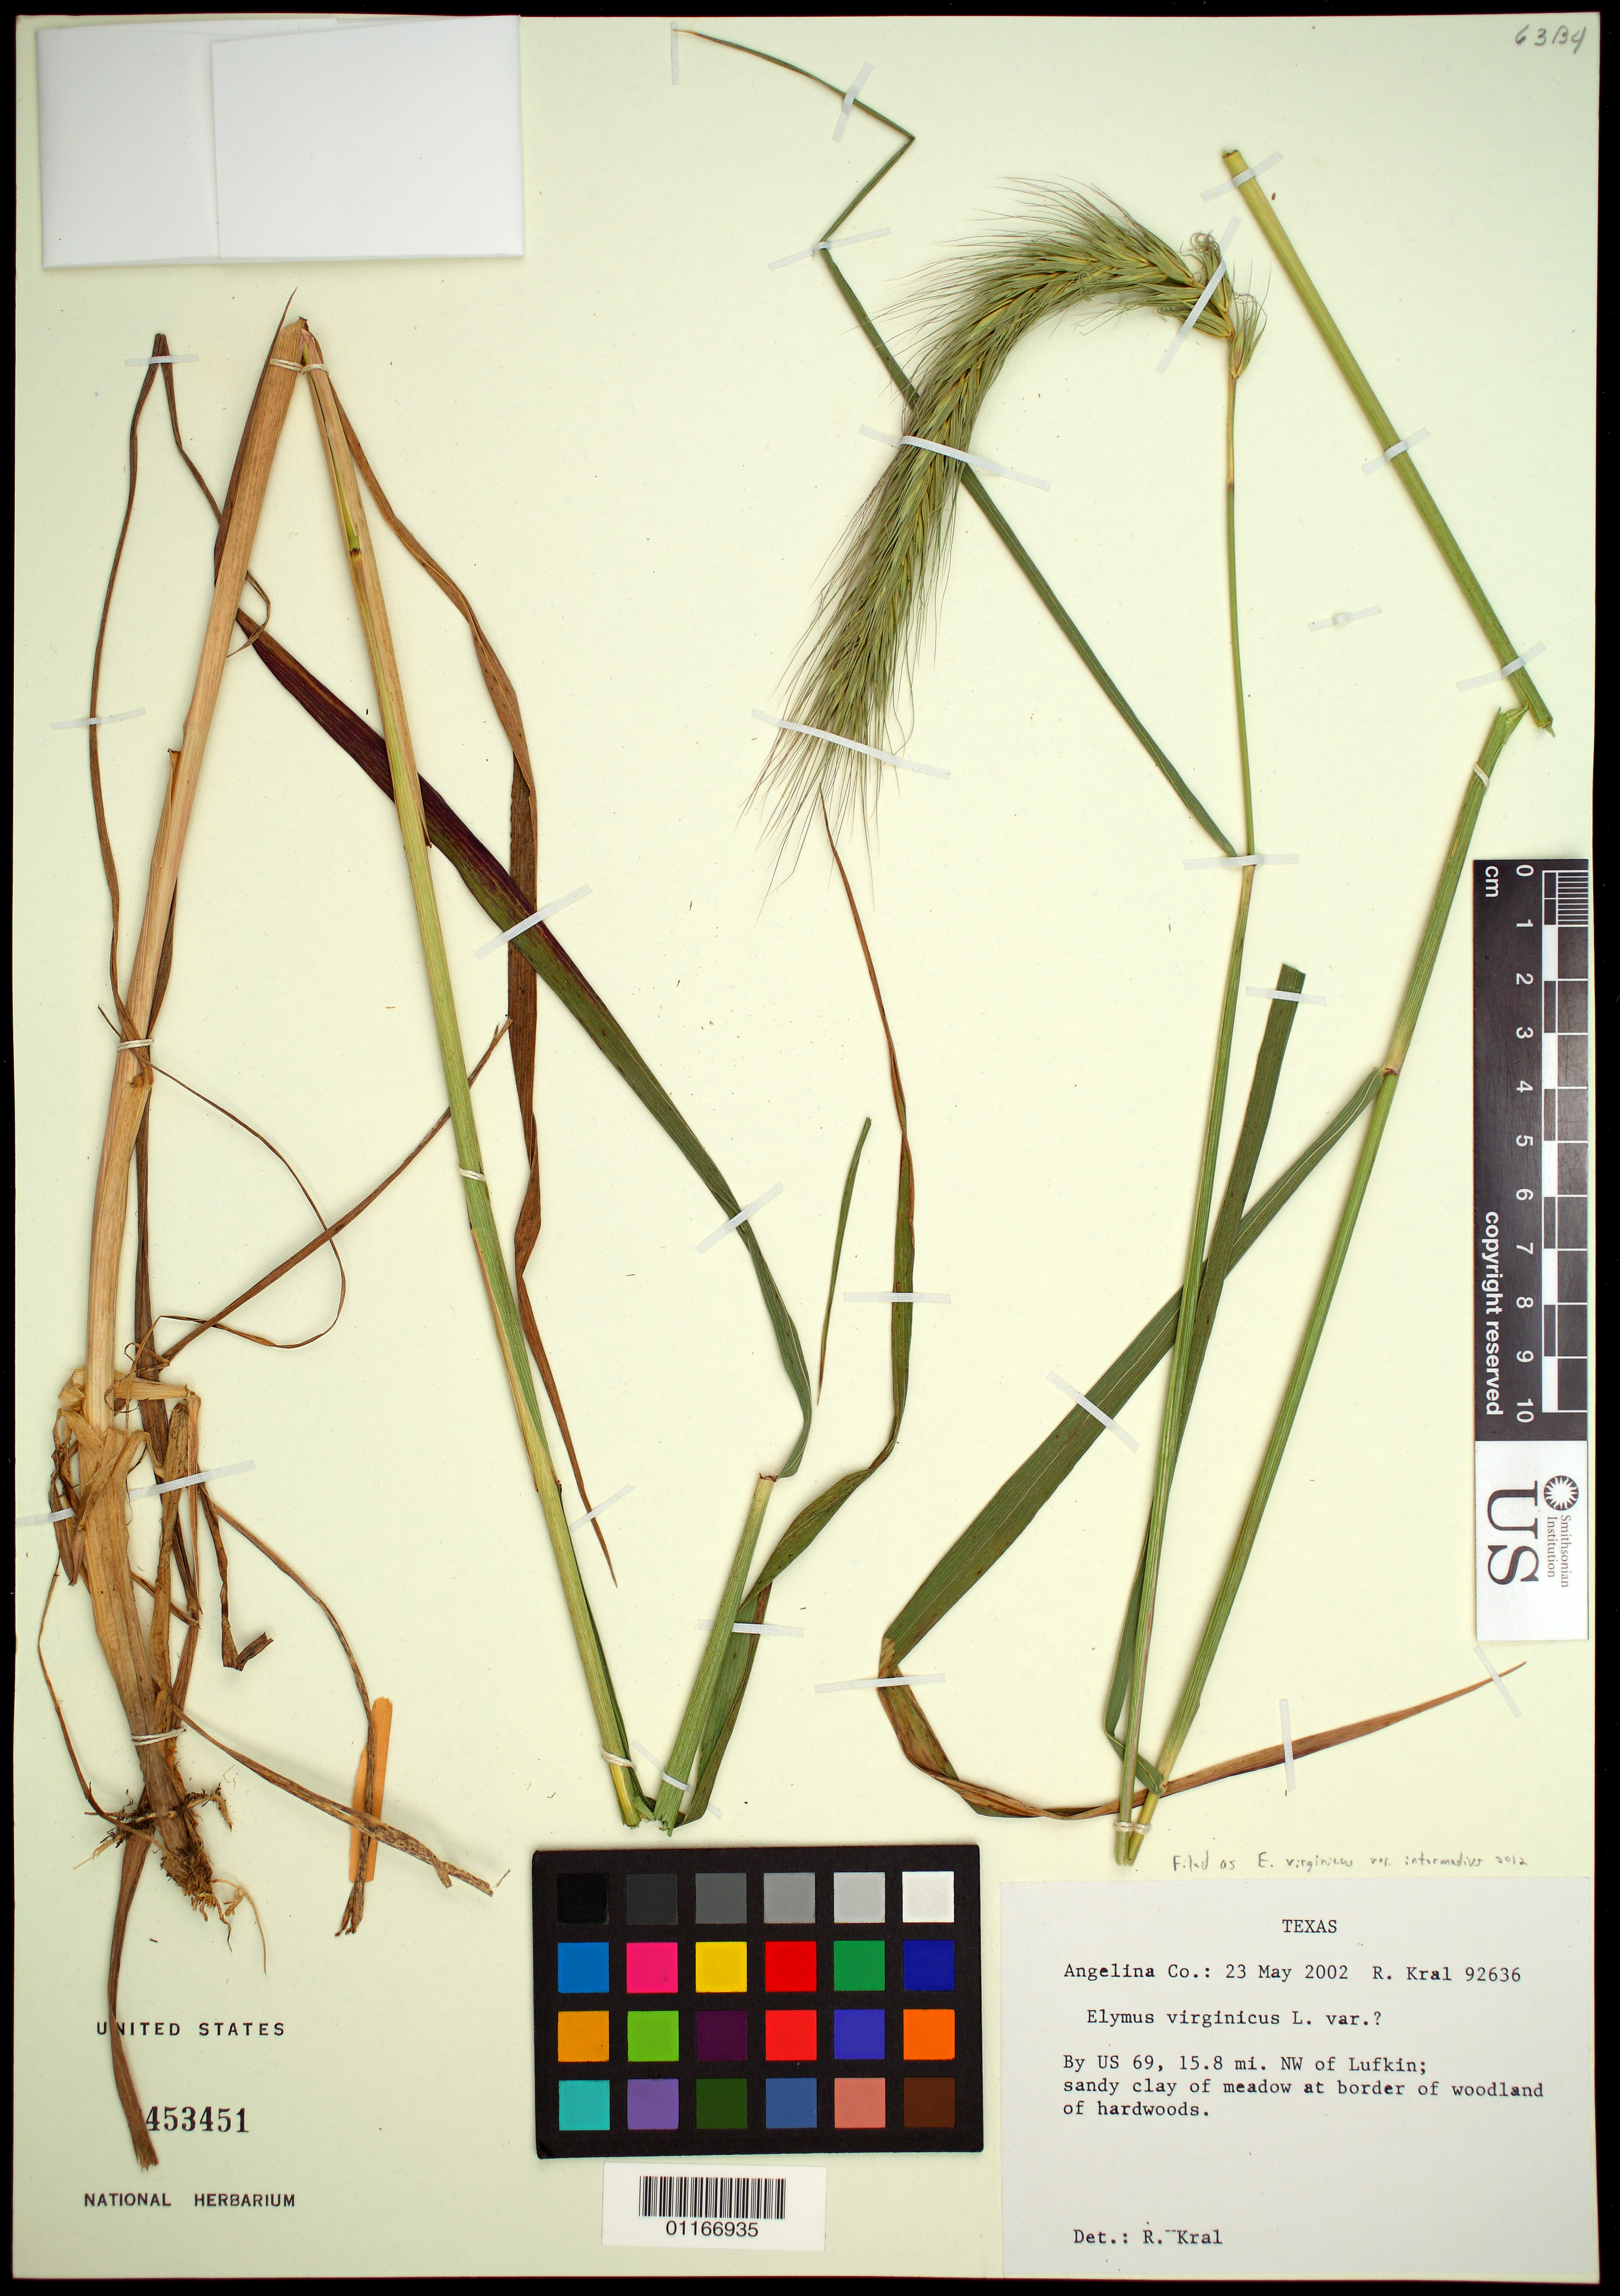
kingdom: Plantae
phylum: Tracheophyta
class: Liliopsida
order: Poales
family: Poaceae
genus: Elymus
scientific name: Elymus virginicus var. intermedius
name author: L.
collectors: R. Kral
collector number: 92636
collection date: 2002-05-23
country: United States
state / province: Texas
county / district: Angelina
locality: By US 69, 15.8 miles NW of Lufkin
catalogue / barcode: US 3453451